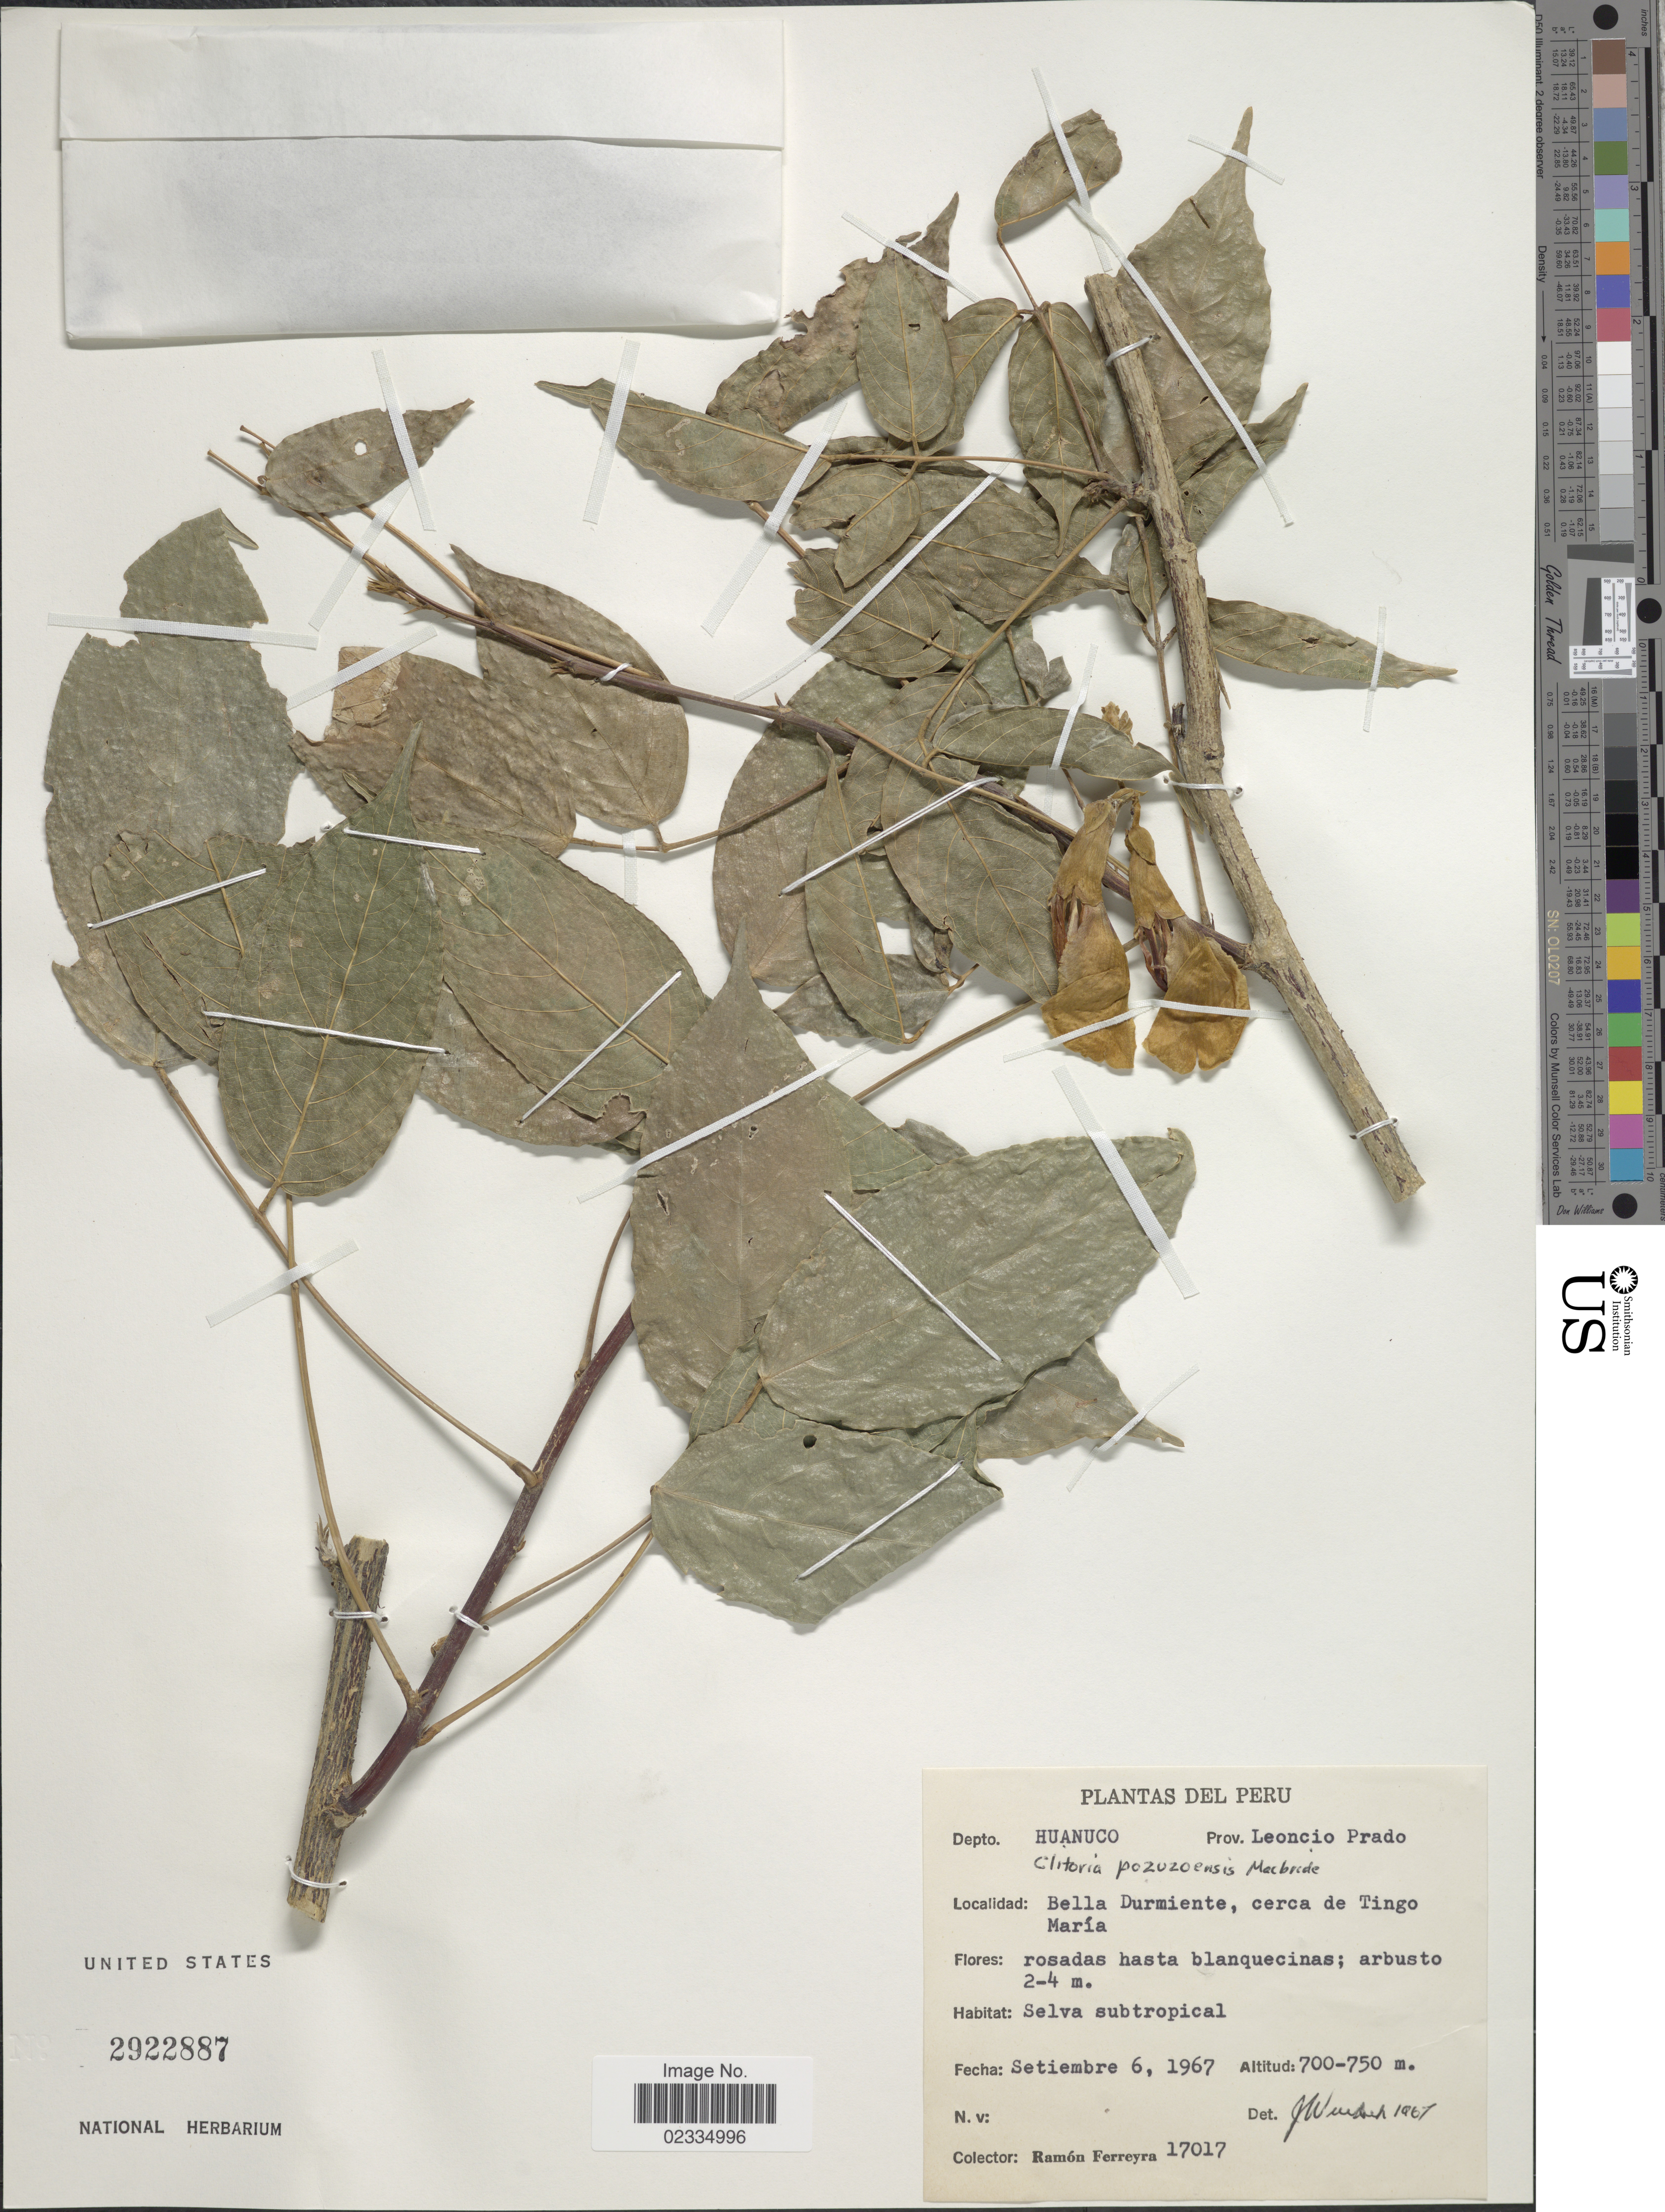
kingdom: Plantae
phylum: Tracheophyta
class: Magnoliopsida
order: Fabales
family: Fabaceae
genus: Clitoria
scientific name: Clitoria pozuzoensis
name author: J.F. Macbr.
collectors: R. A. Ferreyra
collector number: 17017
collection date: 1967-09-06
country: Peru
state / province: Huánuco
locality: Prov. Leoncio Prado. Bella Durmiente, cerca de Tingo Maria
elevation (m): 700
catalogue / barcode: US 2922887